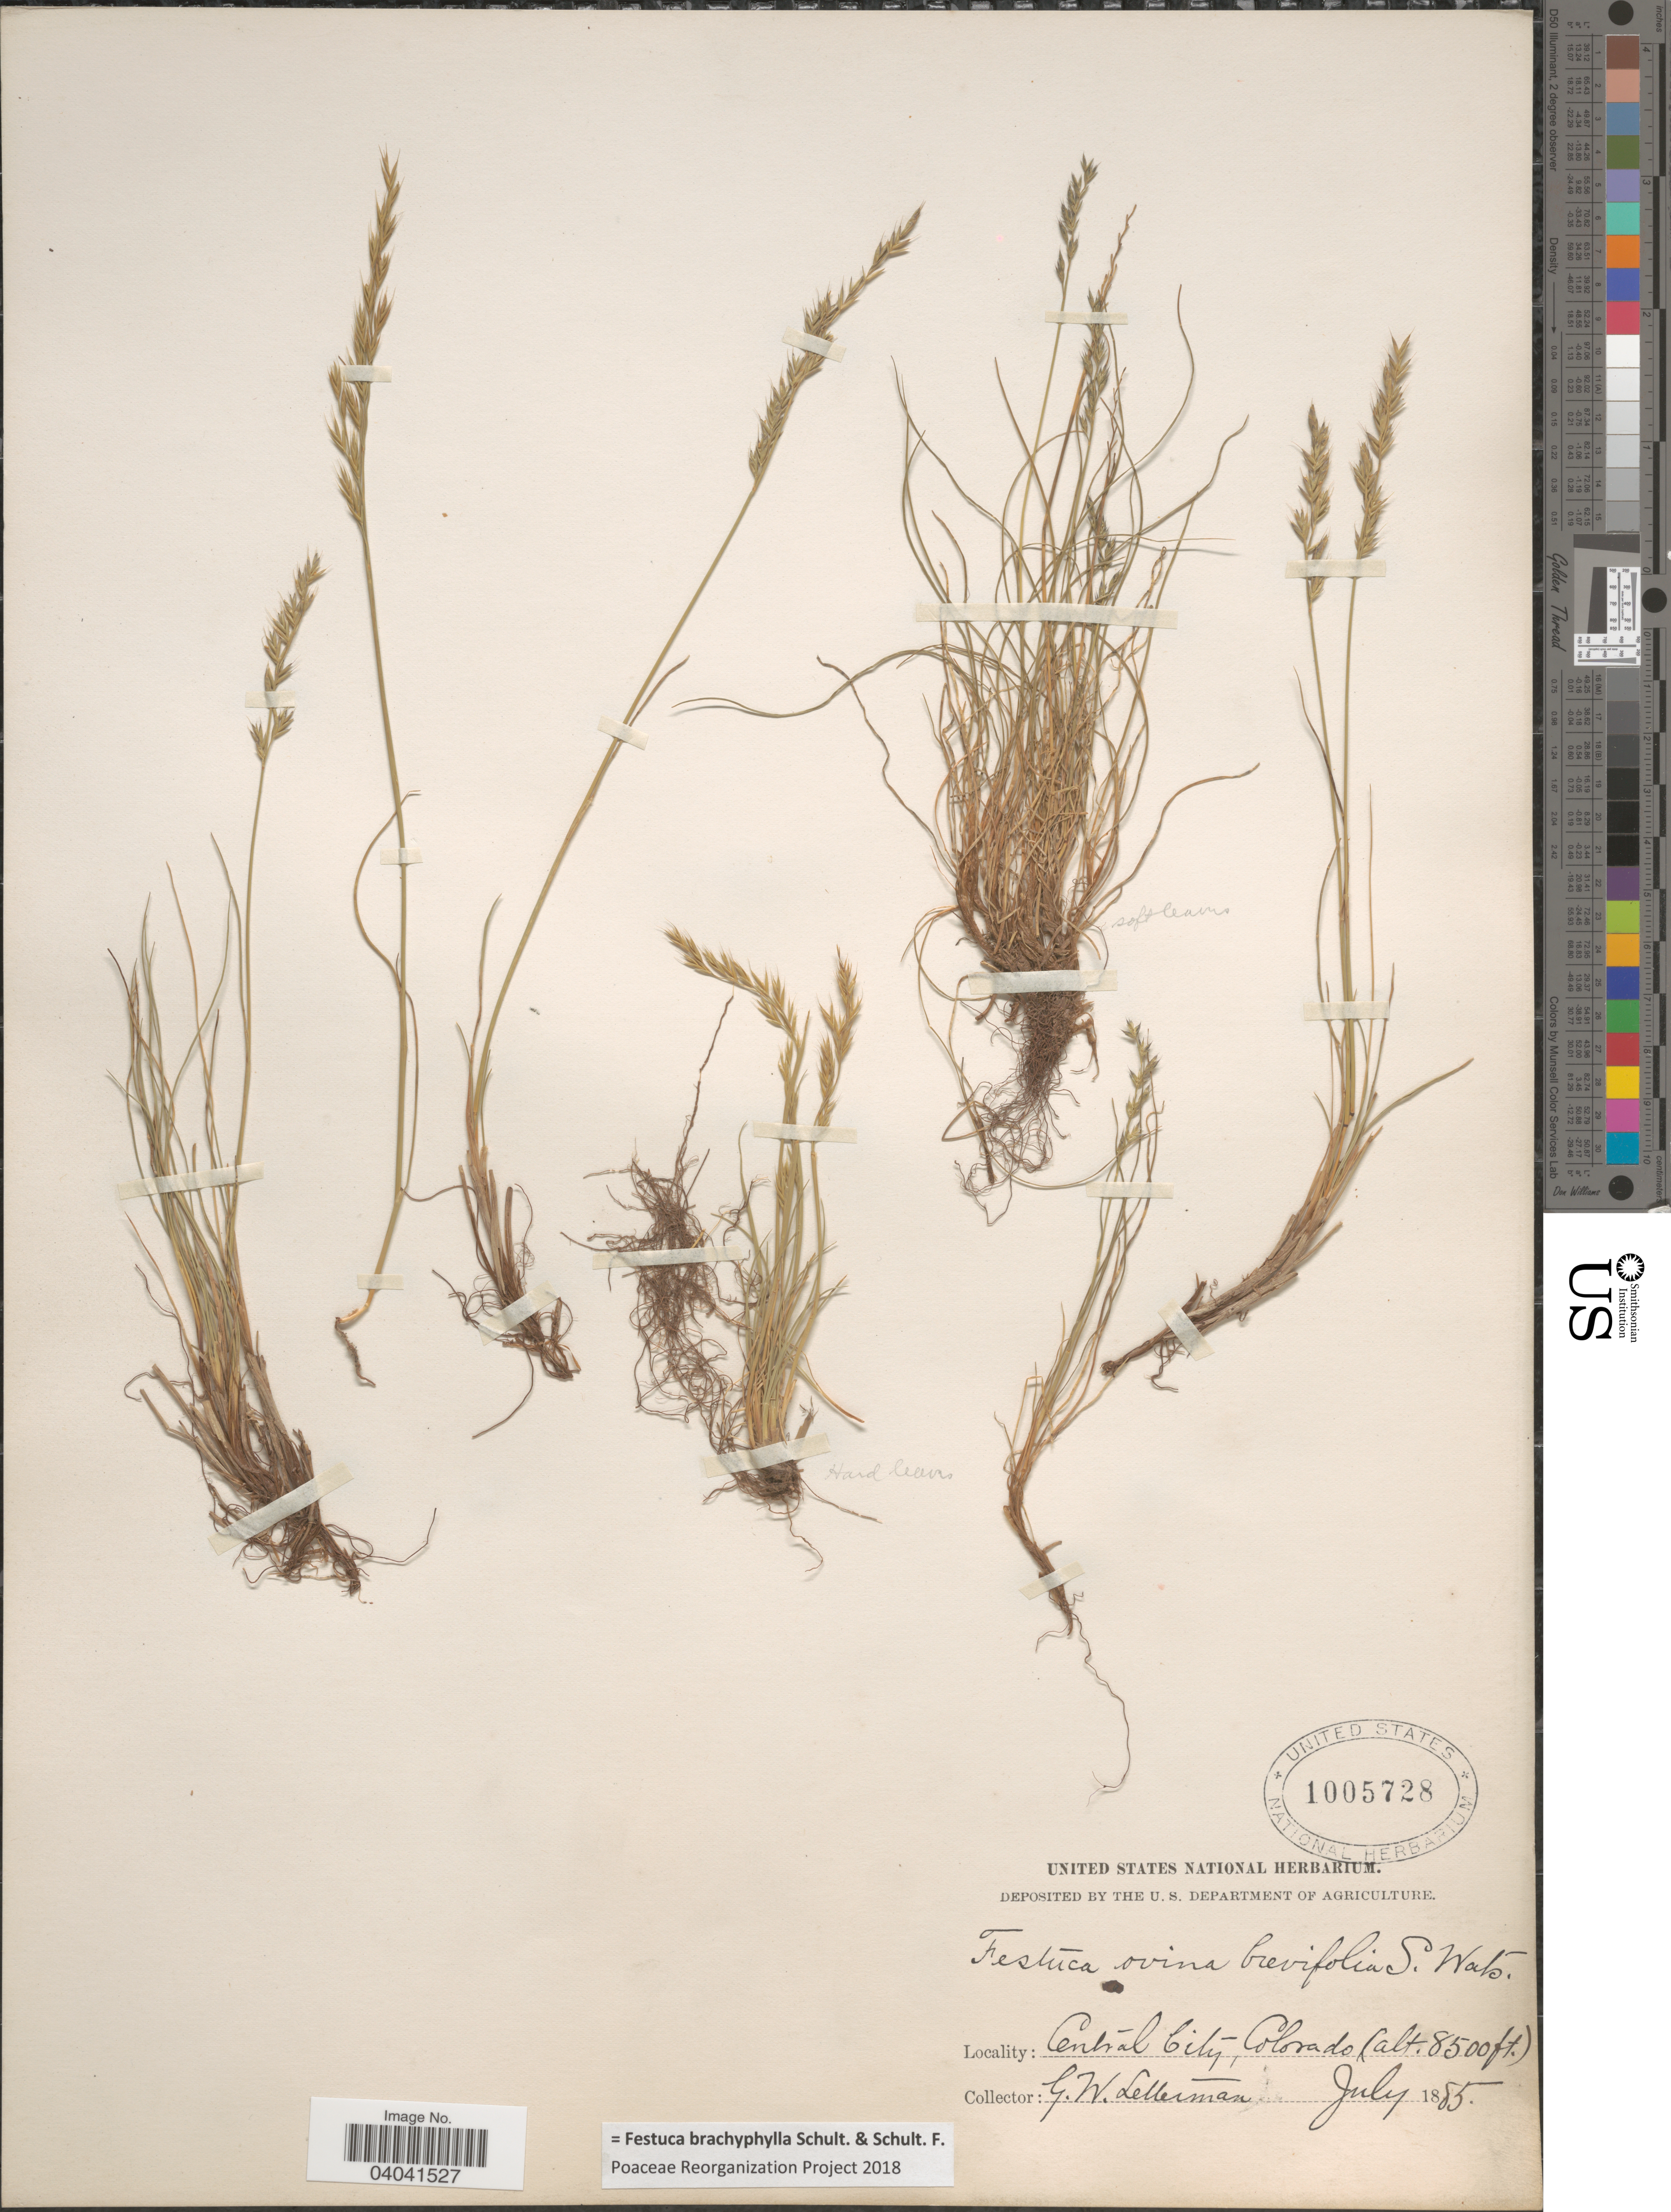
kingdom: Plantae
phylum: Tracheophyta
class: Liliopsida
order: Poales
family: Poaceae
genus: Festuca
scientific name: Festuca brachyphylla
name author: Schult. & Schult. f.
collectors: G. W. Letterman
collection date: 1885-07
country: United States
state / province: Colorado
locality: Central City.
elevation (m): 2591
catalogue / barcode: US 1005728